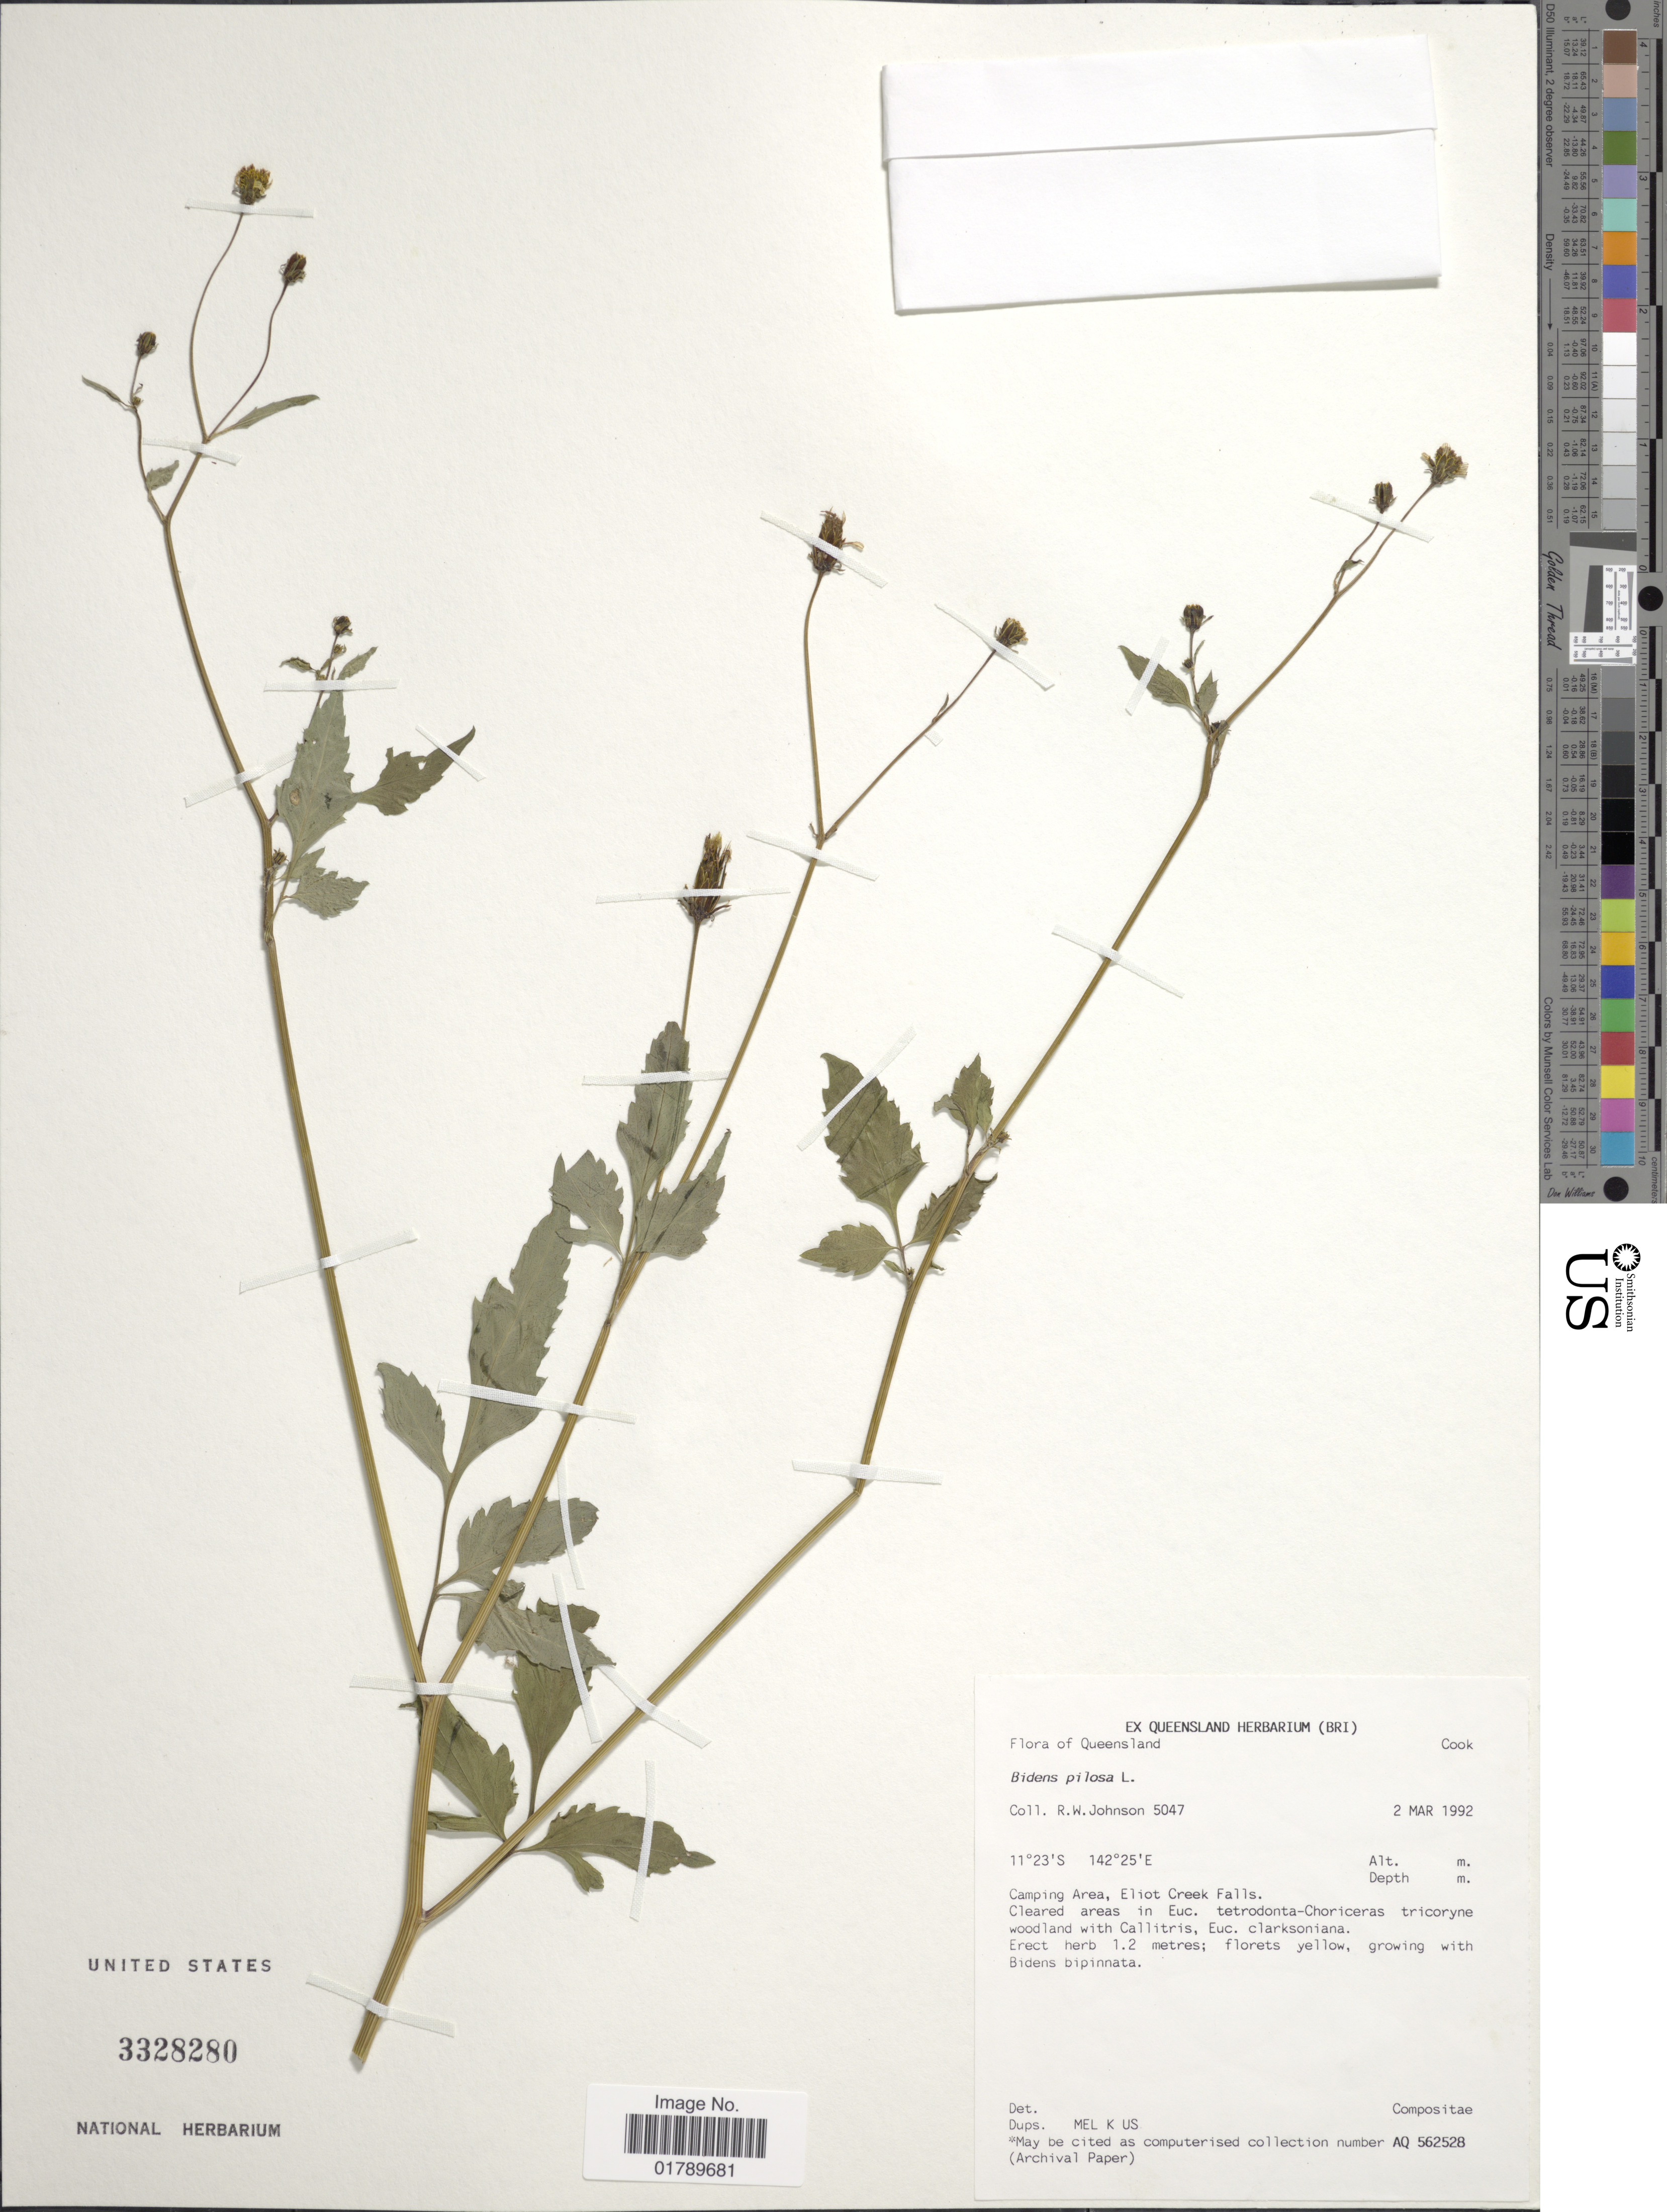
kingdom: Plantae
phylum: Tracheophyta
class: Magnoliopsida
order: Asterales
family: Asteraceae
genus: Bidens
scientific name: Bidens pilosa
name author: L.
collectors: R. W. Johnson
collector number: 5047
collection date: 1992-03-02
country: Australia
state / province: Queensland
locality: Queensland. Cook. Camping Area, Eliot Creek Falls.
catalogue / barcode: US 3328280